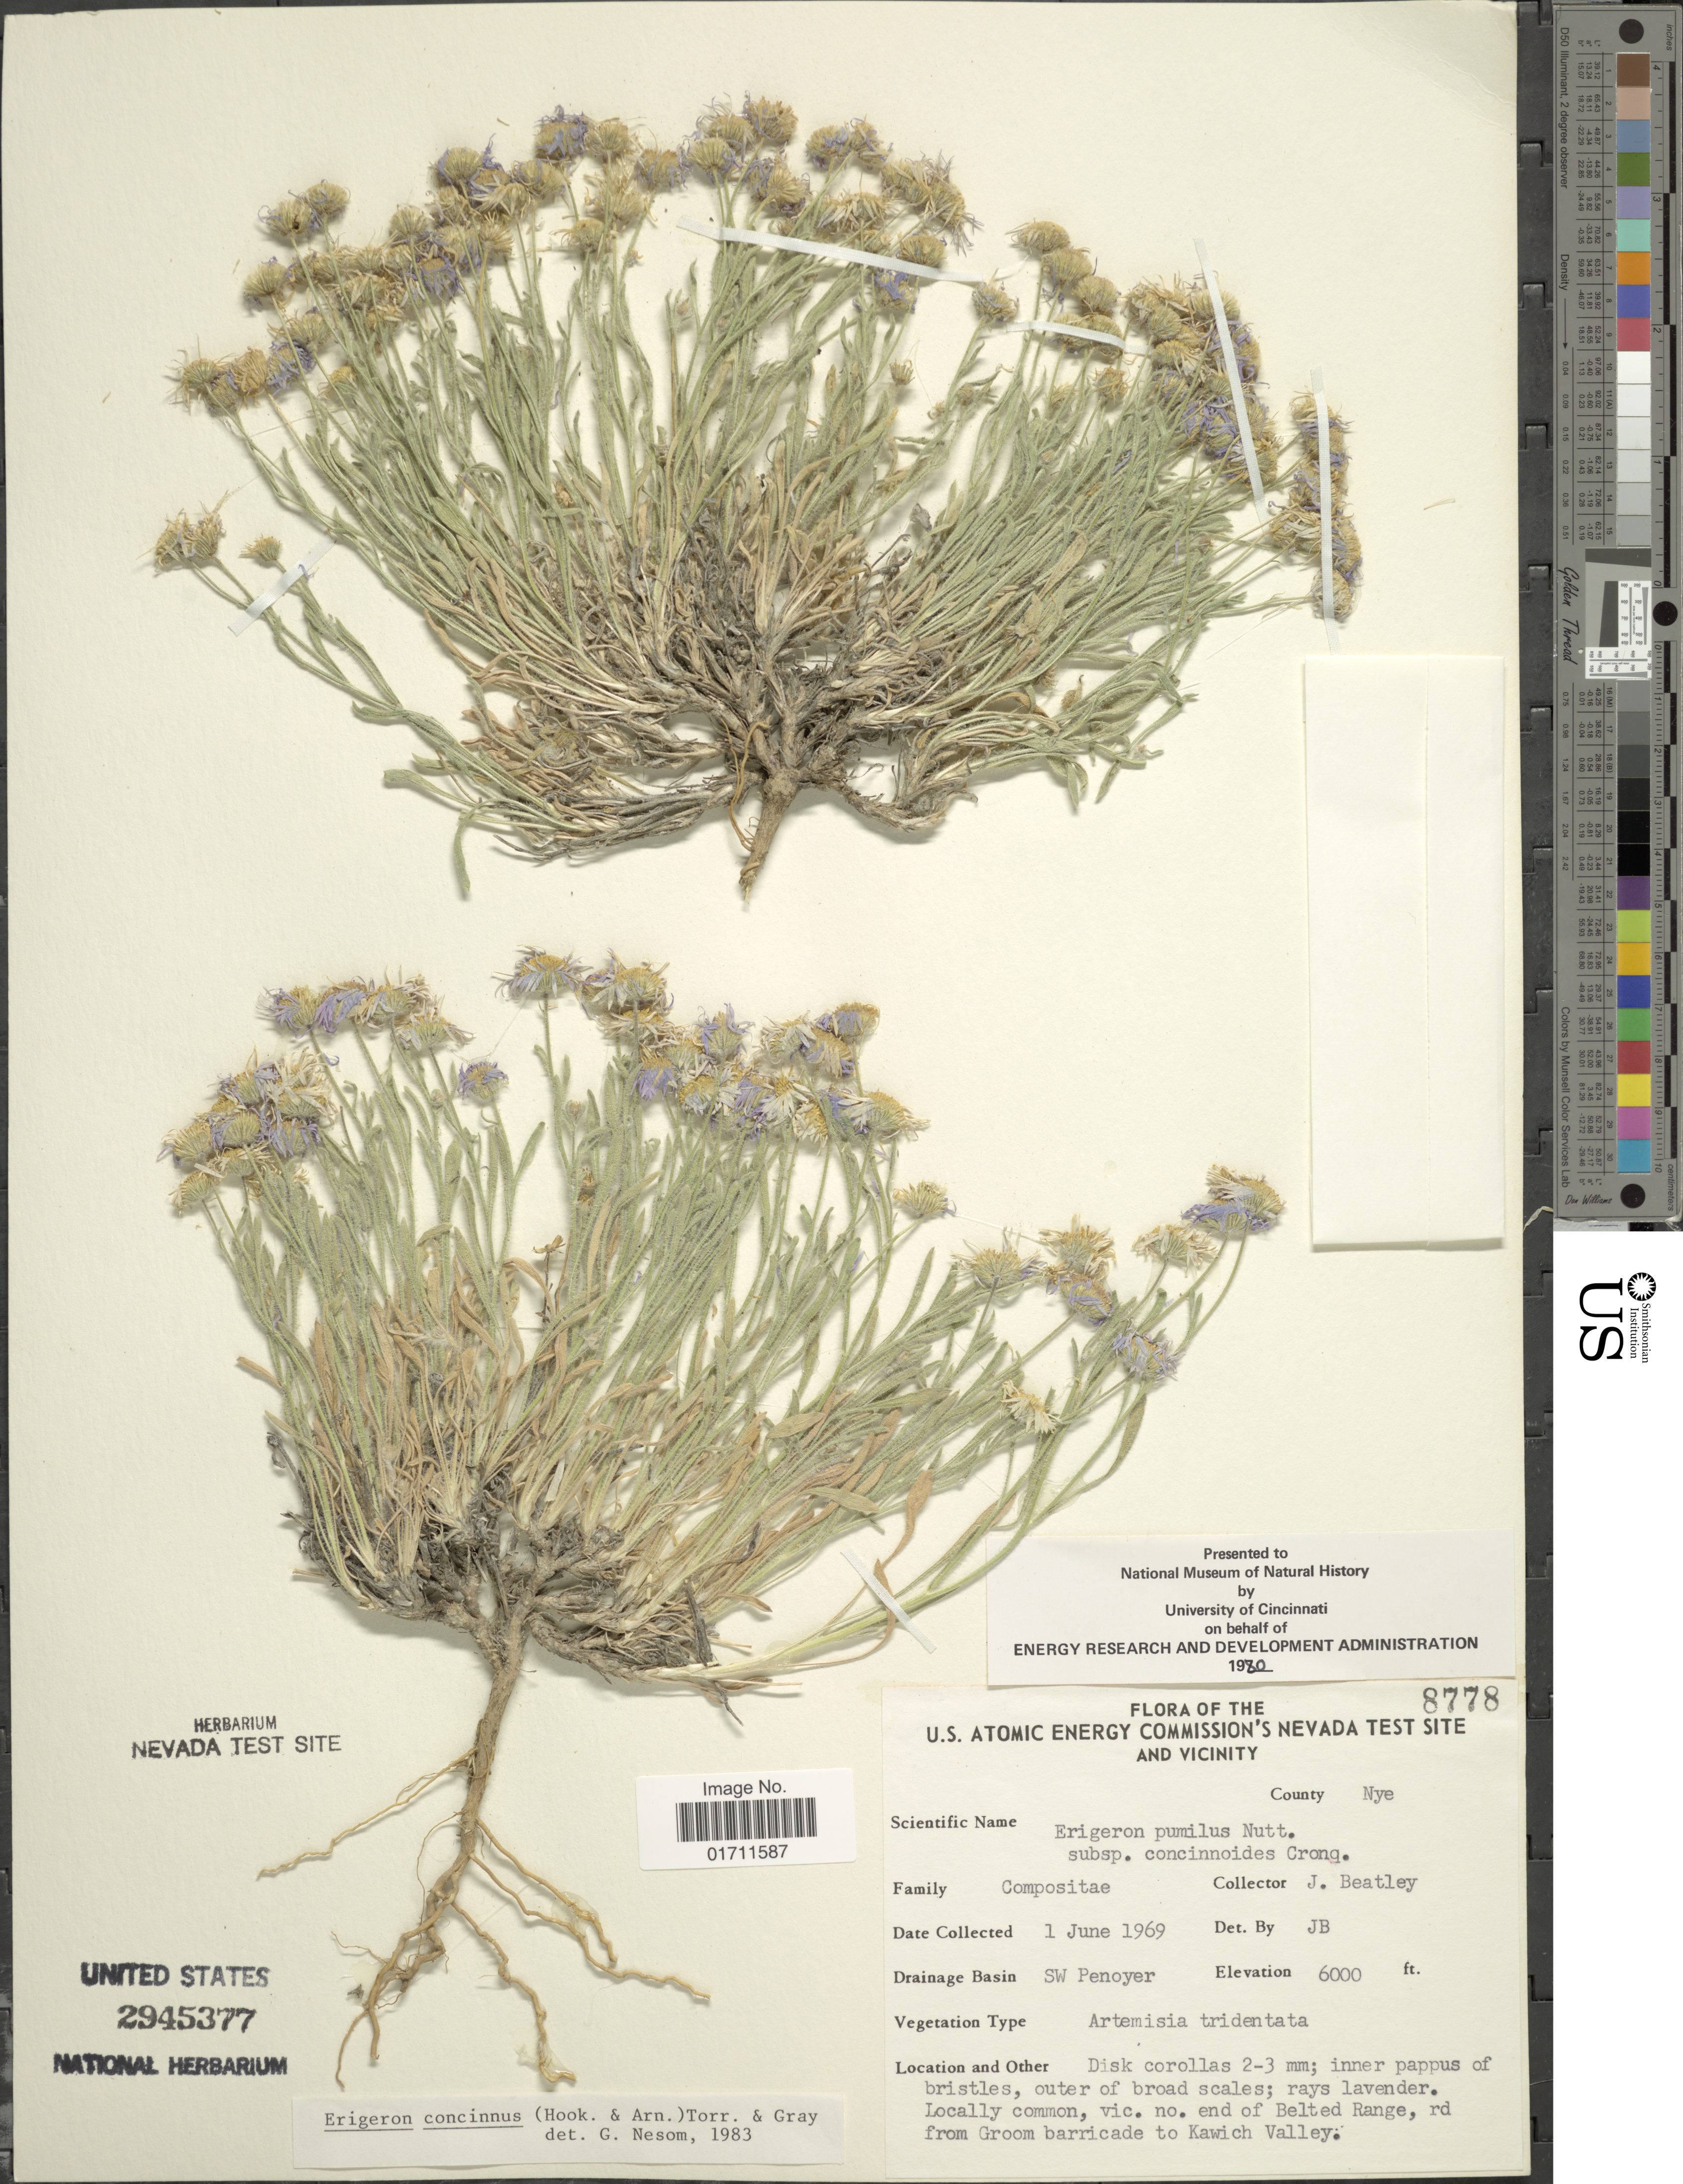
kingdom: Plantae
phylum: Tracheophyta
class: Magnoliopsida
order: Asterales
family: Asteraceae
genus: Erigeron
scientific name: Erigeron concinnus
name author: (Hook. & Arn.) Torr. & A. Gray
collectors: J. C. Beatley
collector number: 8778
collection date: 1969-06-01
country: United States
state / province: Nevada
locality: U.S. Atomic Energy Commisson's Nevada Test Site and Vicinity, County Nye, Drainage Basin SW Penoyer, Locally common, vic. no. end of Belted Range, rd from Groom barricade to Kawich Valley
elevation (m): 1829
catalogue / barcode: US 2945377